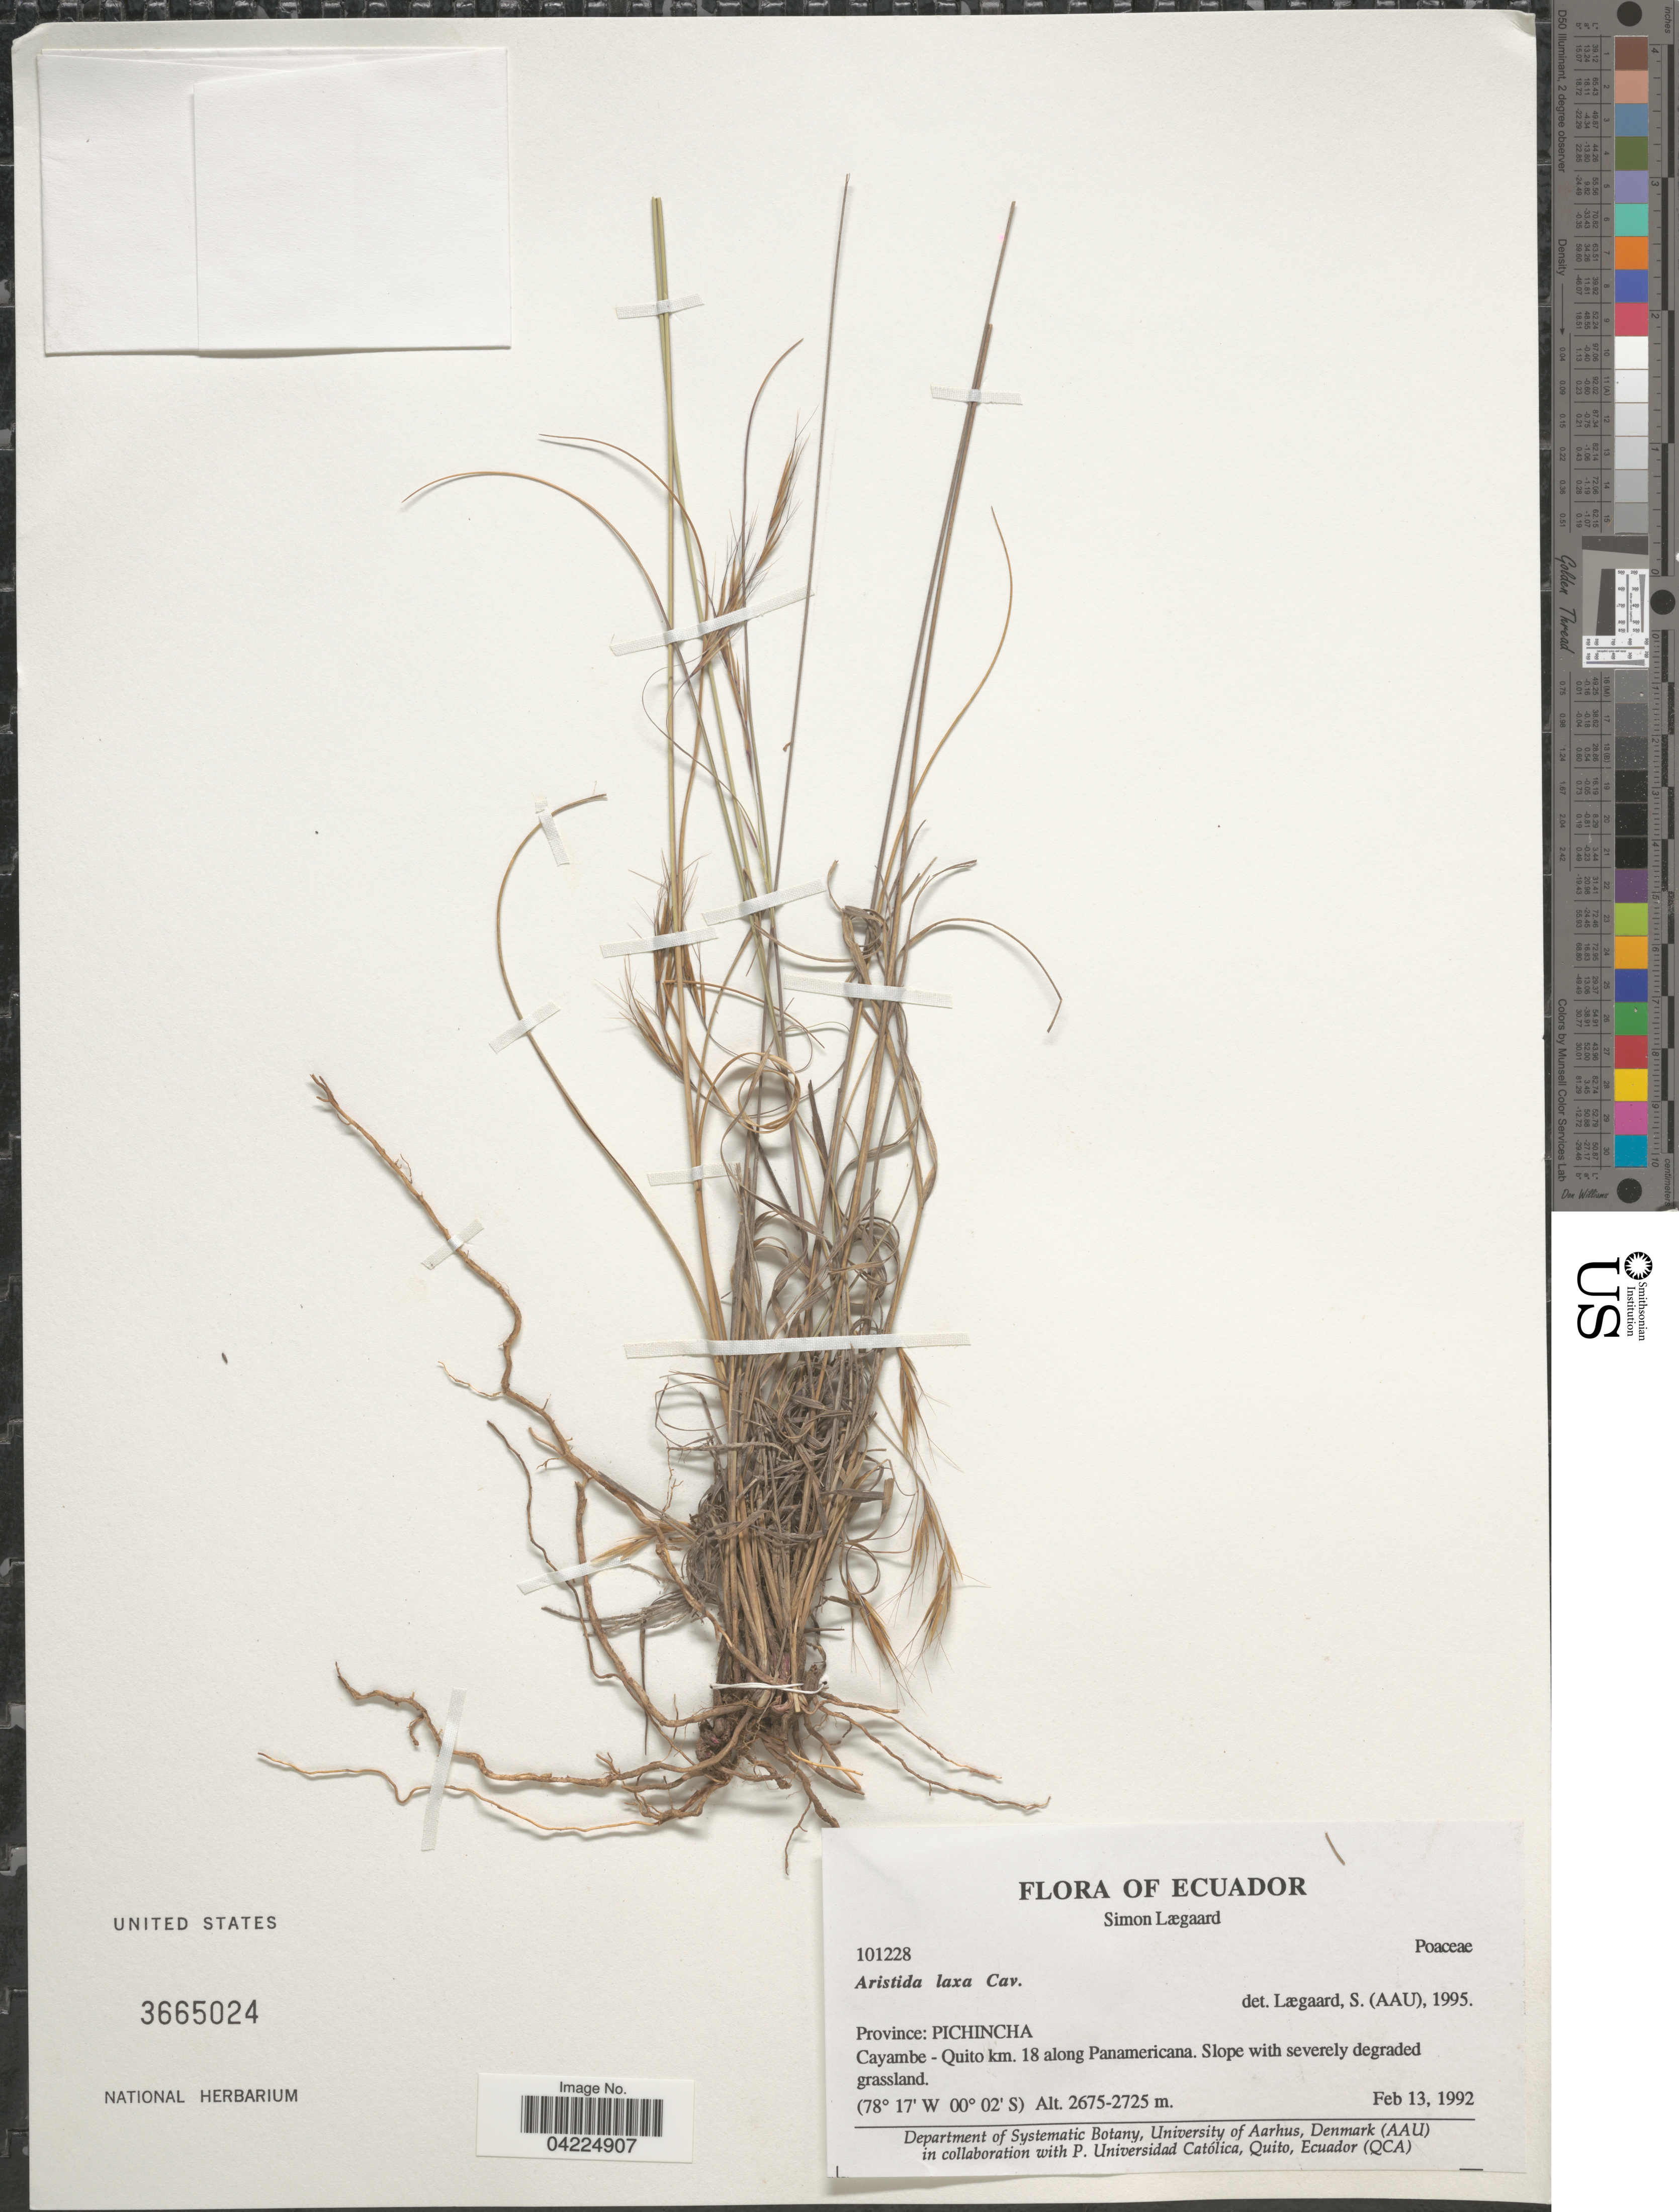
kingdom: Plantae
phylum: Tracheophyta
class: Liliopsida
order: Poales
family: Poaceae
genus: Aristida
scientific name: Aristida laxa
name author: Cav.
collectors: S. Lægaard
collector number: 101228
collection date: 1992-02-13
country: Ecuador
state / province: Pichincha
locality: Cayambe - Quito km. 18 along Panamericana. Slope with severely degraded grassland.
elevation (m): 2675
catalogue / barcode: US 3665024